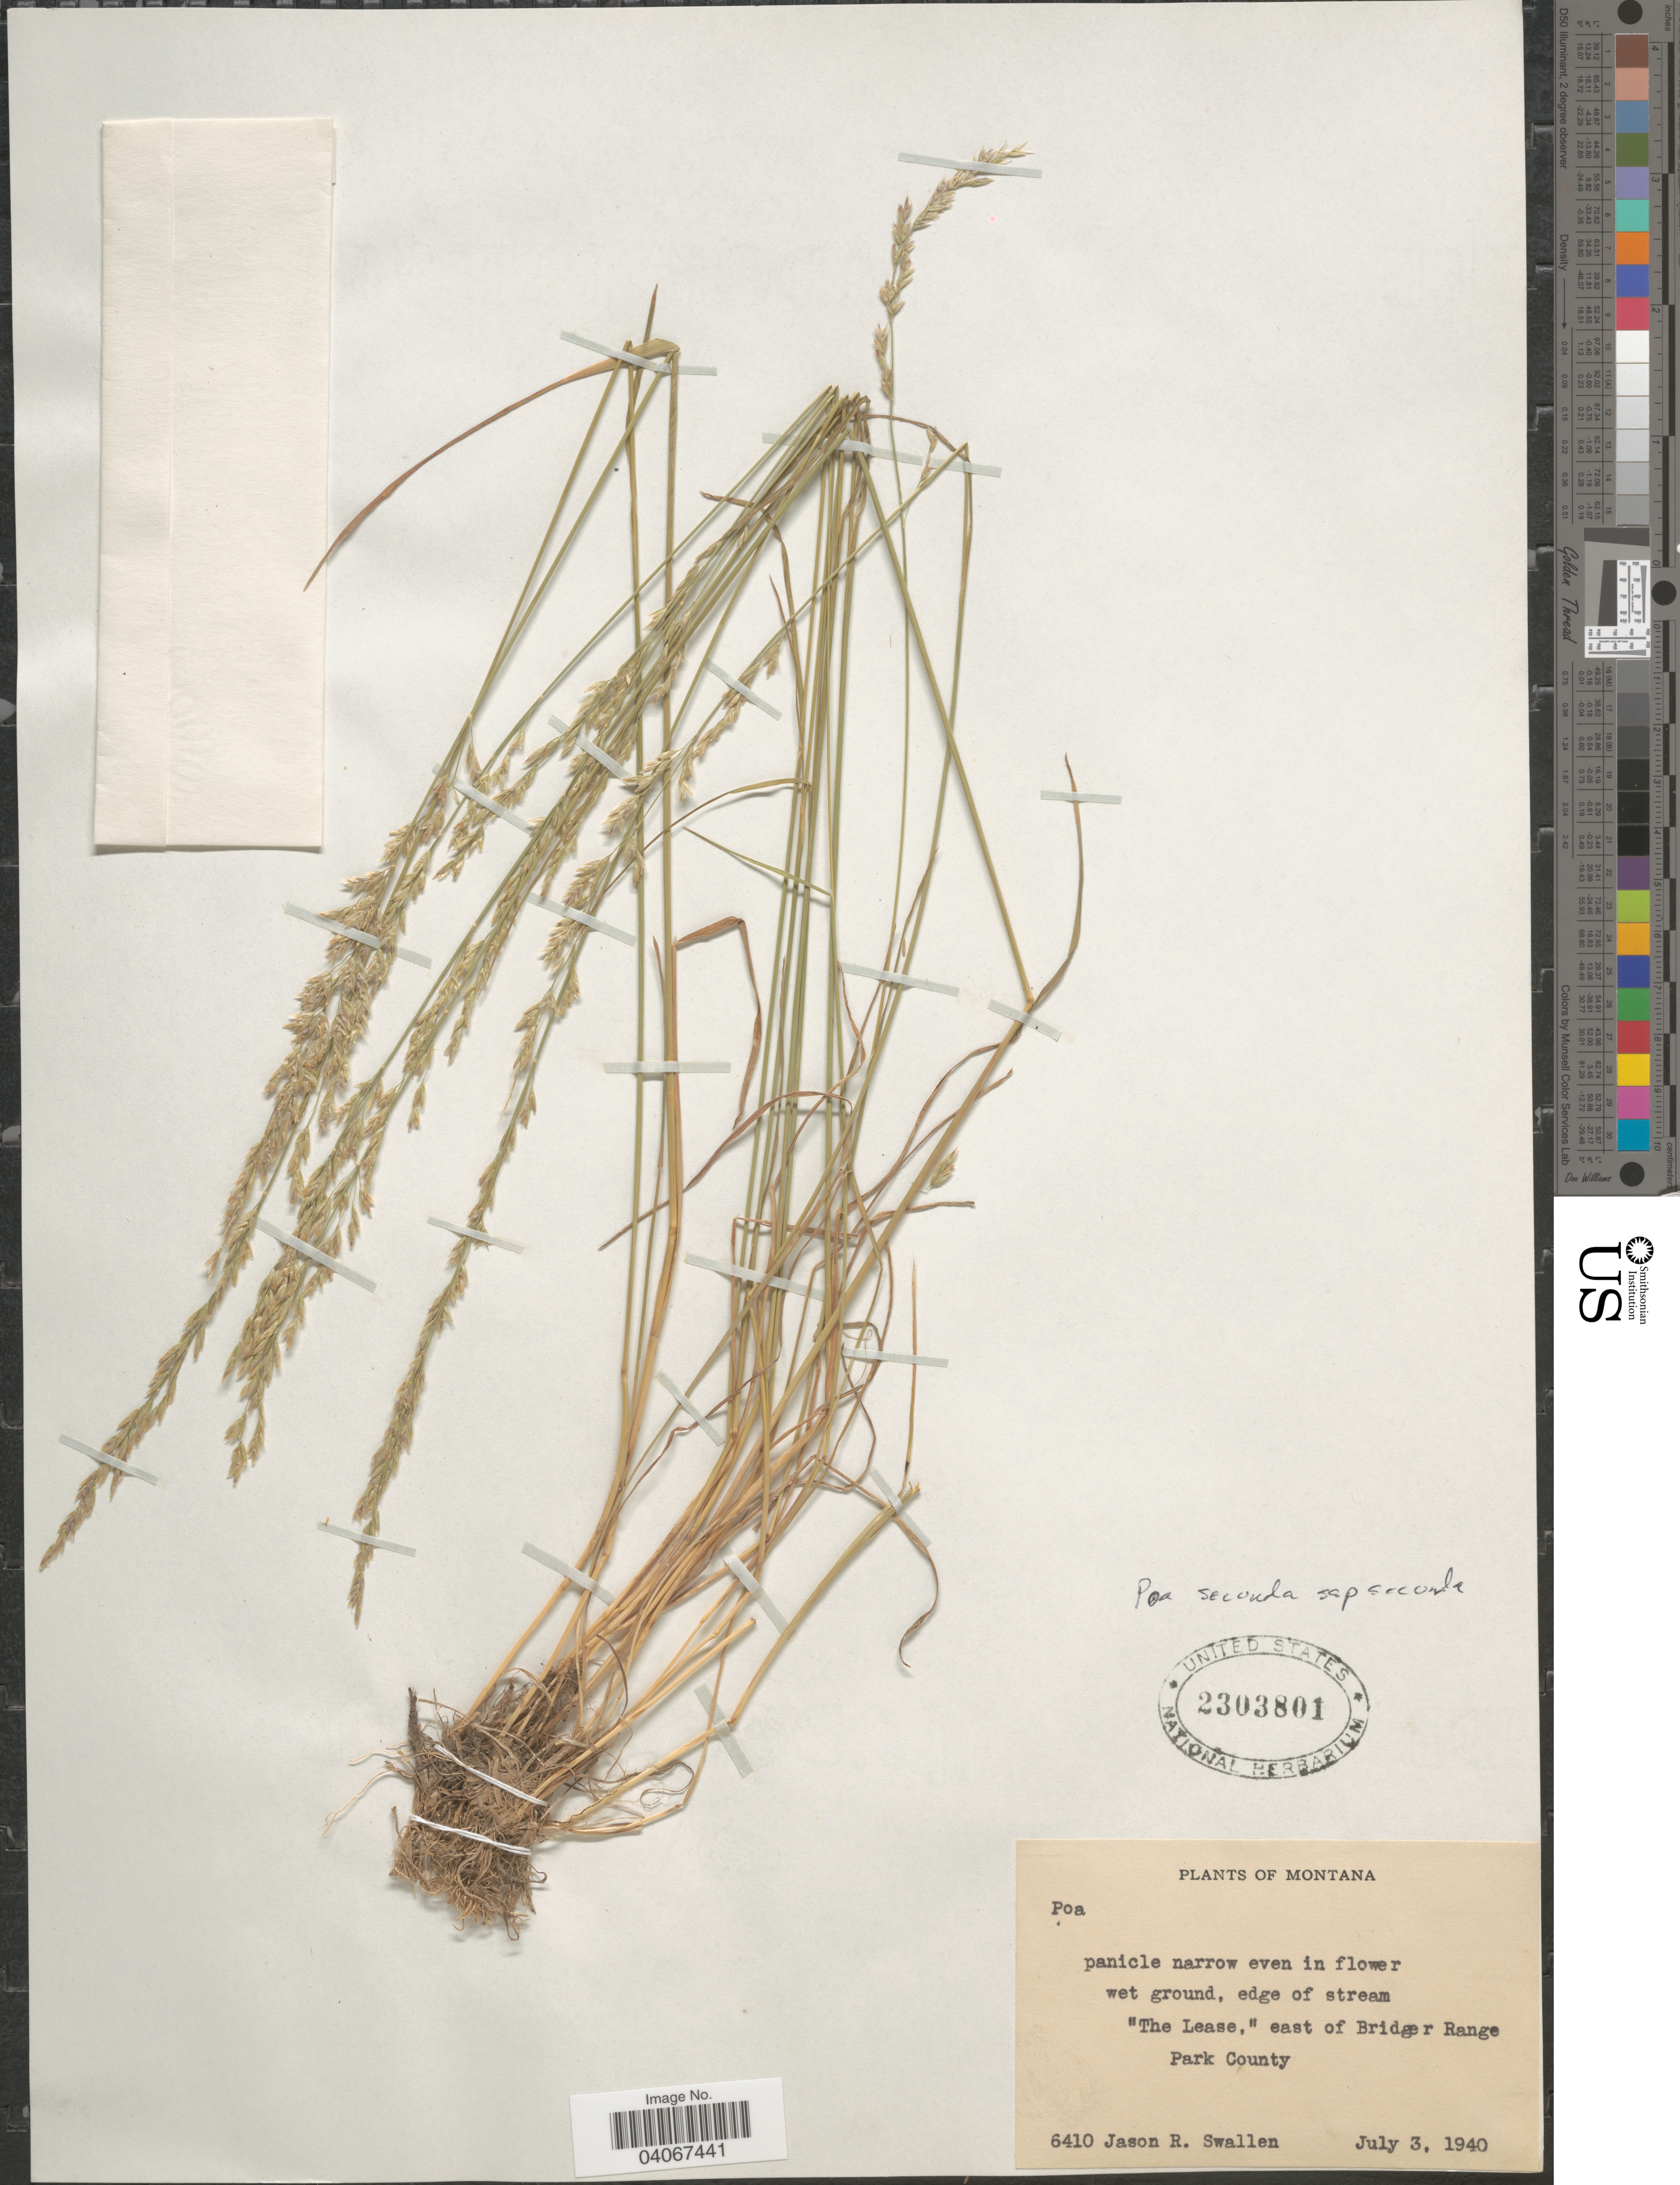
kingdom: Plantae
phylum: Tracheophyta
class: Liliopsida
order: Poales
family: Poaceae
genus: Poa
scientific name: Poa secunda subsp. secunda var. secunda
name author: J. Presl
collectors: J. R. Swallen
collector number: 6410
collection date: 1940-07-03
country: United States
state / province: Montana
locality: Wet ground, edge of stream "The Lease," east of Bridger Range. Park County.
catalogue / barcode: US 2303801